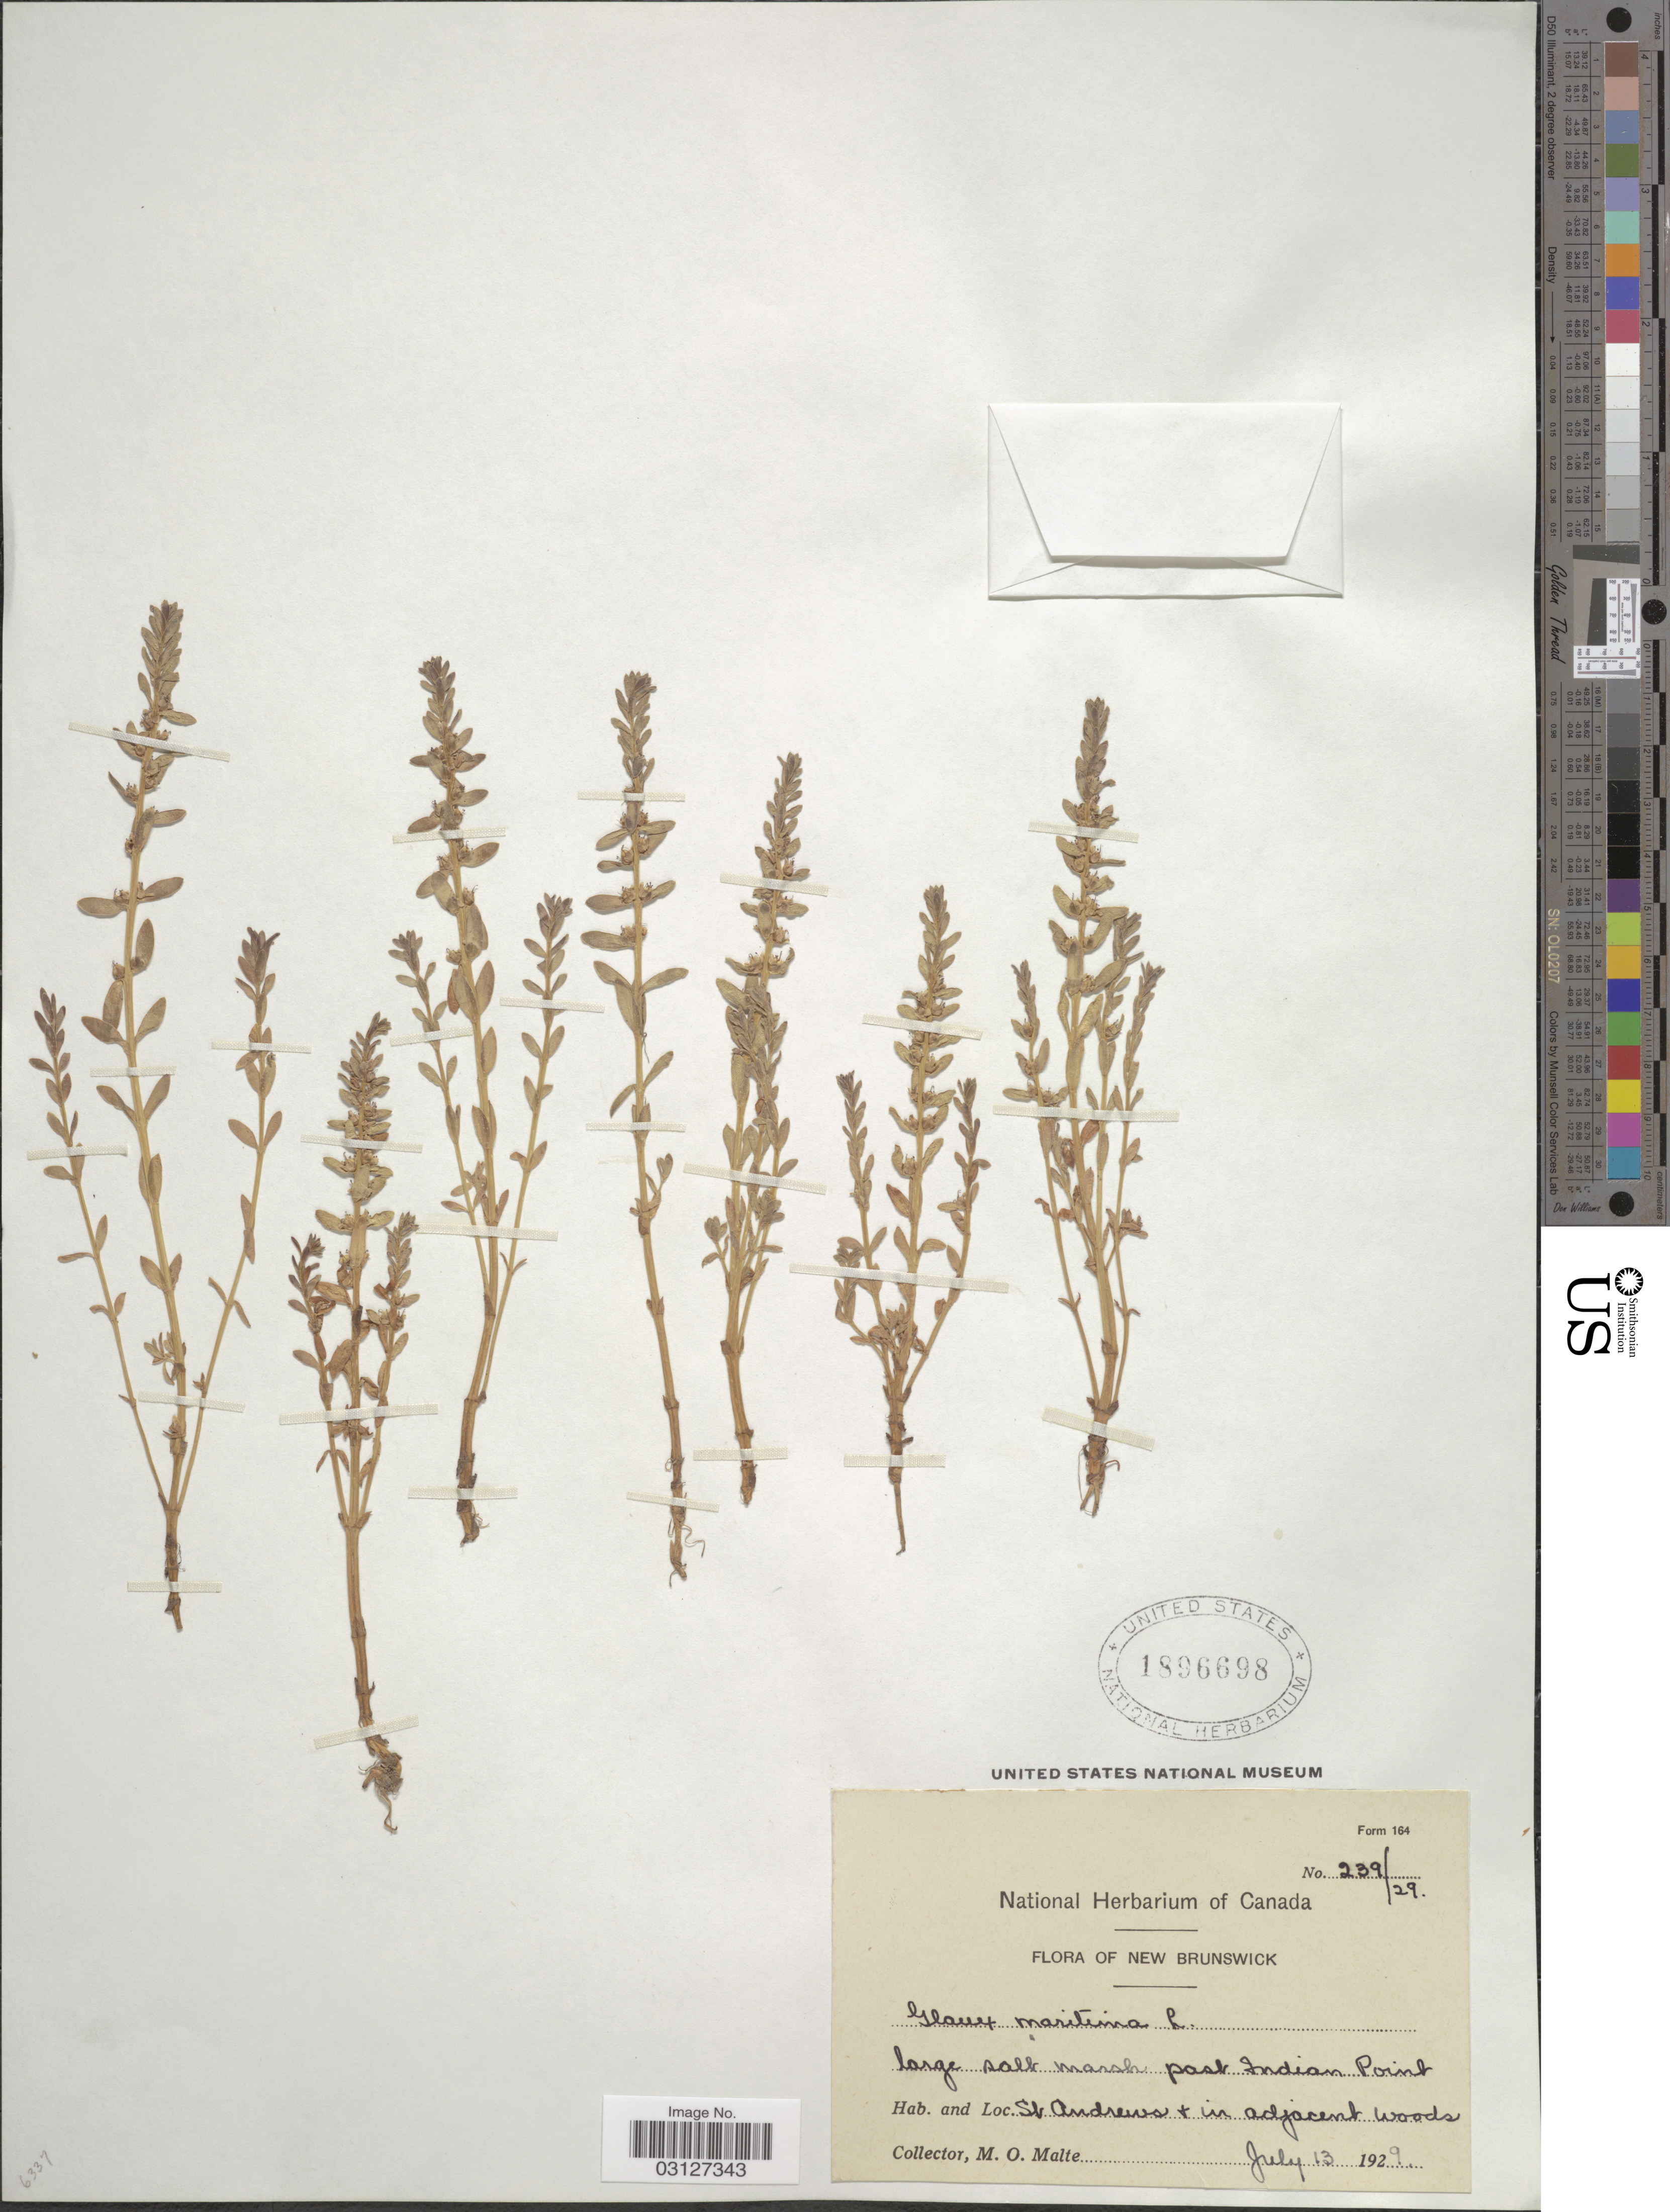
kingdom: Plantae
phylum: Tracheophyta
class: Magnoliopsida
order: Ericales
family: Primulaceae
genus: Glaux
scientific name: Glaux maritima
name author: L.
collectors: M. O. Malte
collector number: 239/29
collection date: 1929-07-13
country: Canada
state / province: New Brunswick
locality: Large salt marsh past Indian Point, St. Andrews & in adjacent woods.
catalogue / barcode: US 1896698